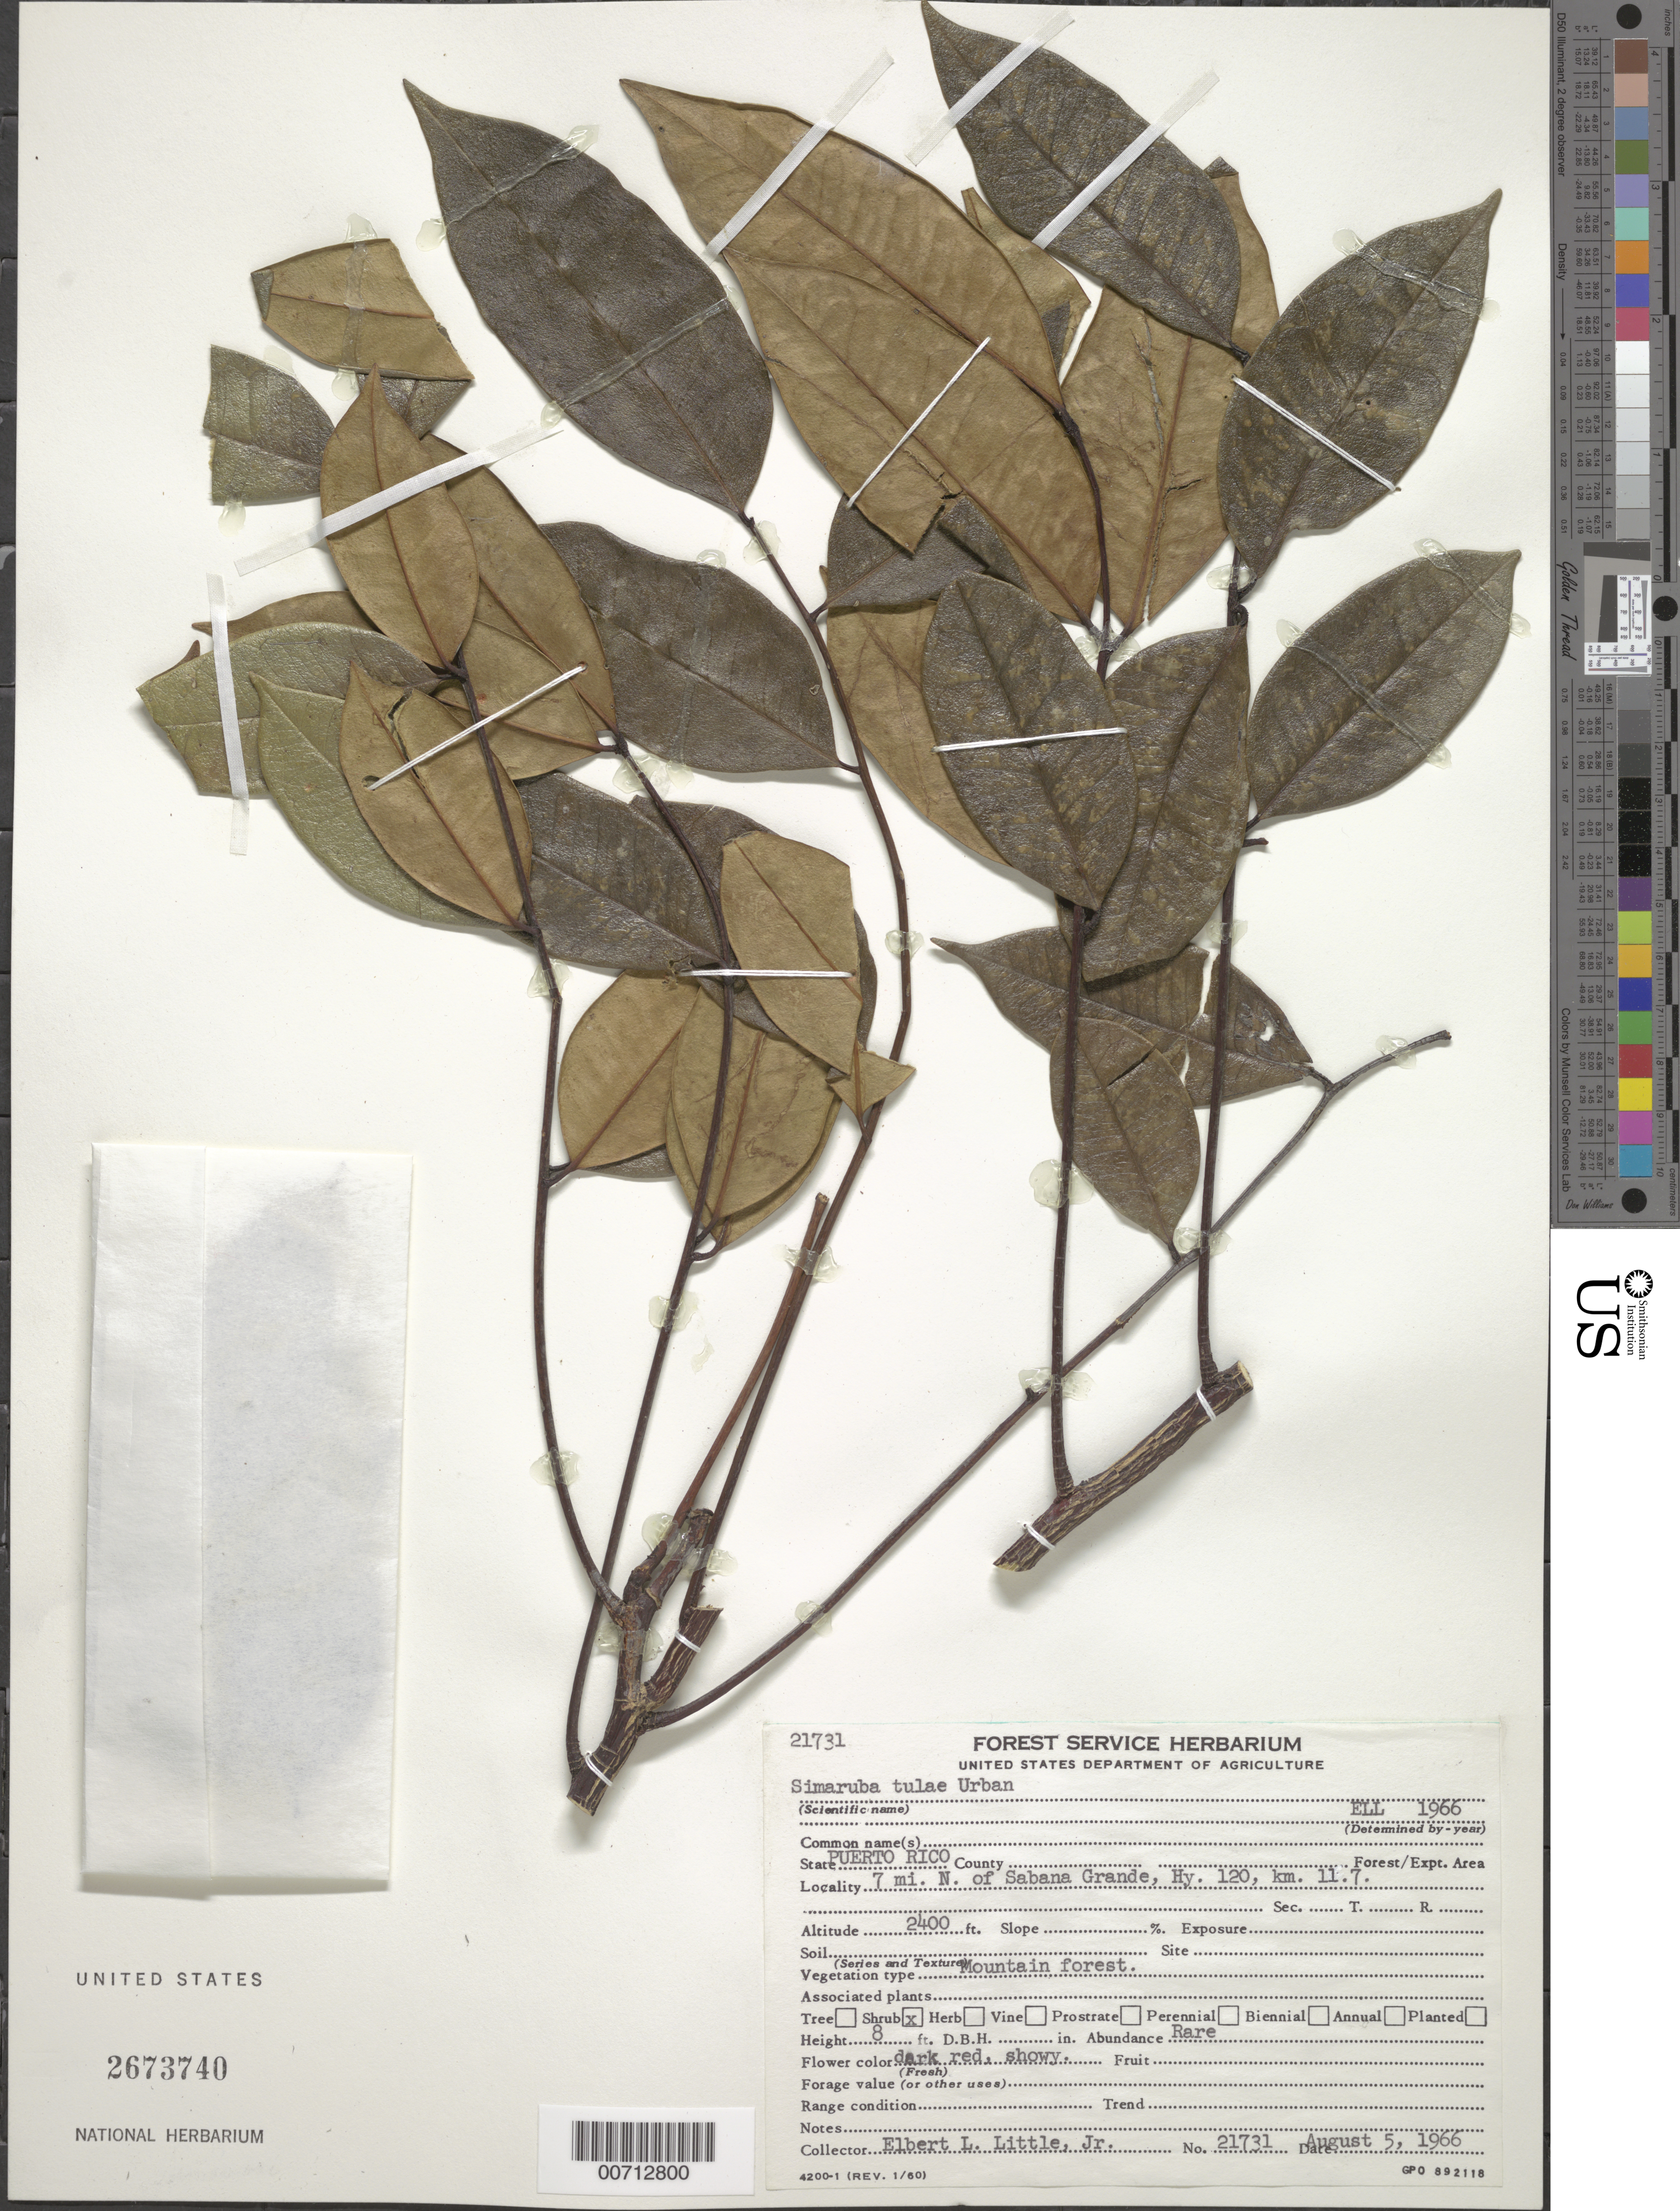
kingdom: Plantae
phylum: Tracheophyta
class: Magnoliopsida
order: Sapindales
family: Simaroubaceae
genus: Simarouba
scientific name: Simarouba tulae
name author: Urb.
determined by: Little, Elbert L., Jr., (FSSR), United States Department of Agriculture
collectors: E. L. Little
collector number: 21731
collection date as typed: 05 Aug 1966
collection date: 1966-08-05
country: Puerto Rico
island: Greater Antilles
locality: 7 mi N of Sabana Grande, hwy 120, km 11.7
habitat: Mountain forest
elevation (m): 732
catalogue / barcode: US 2673740